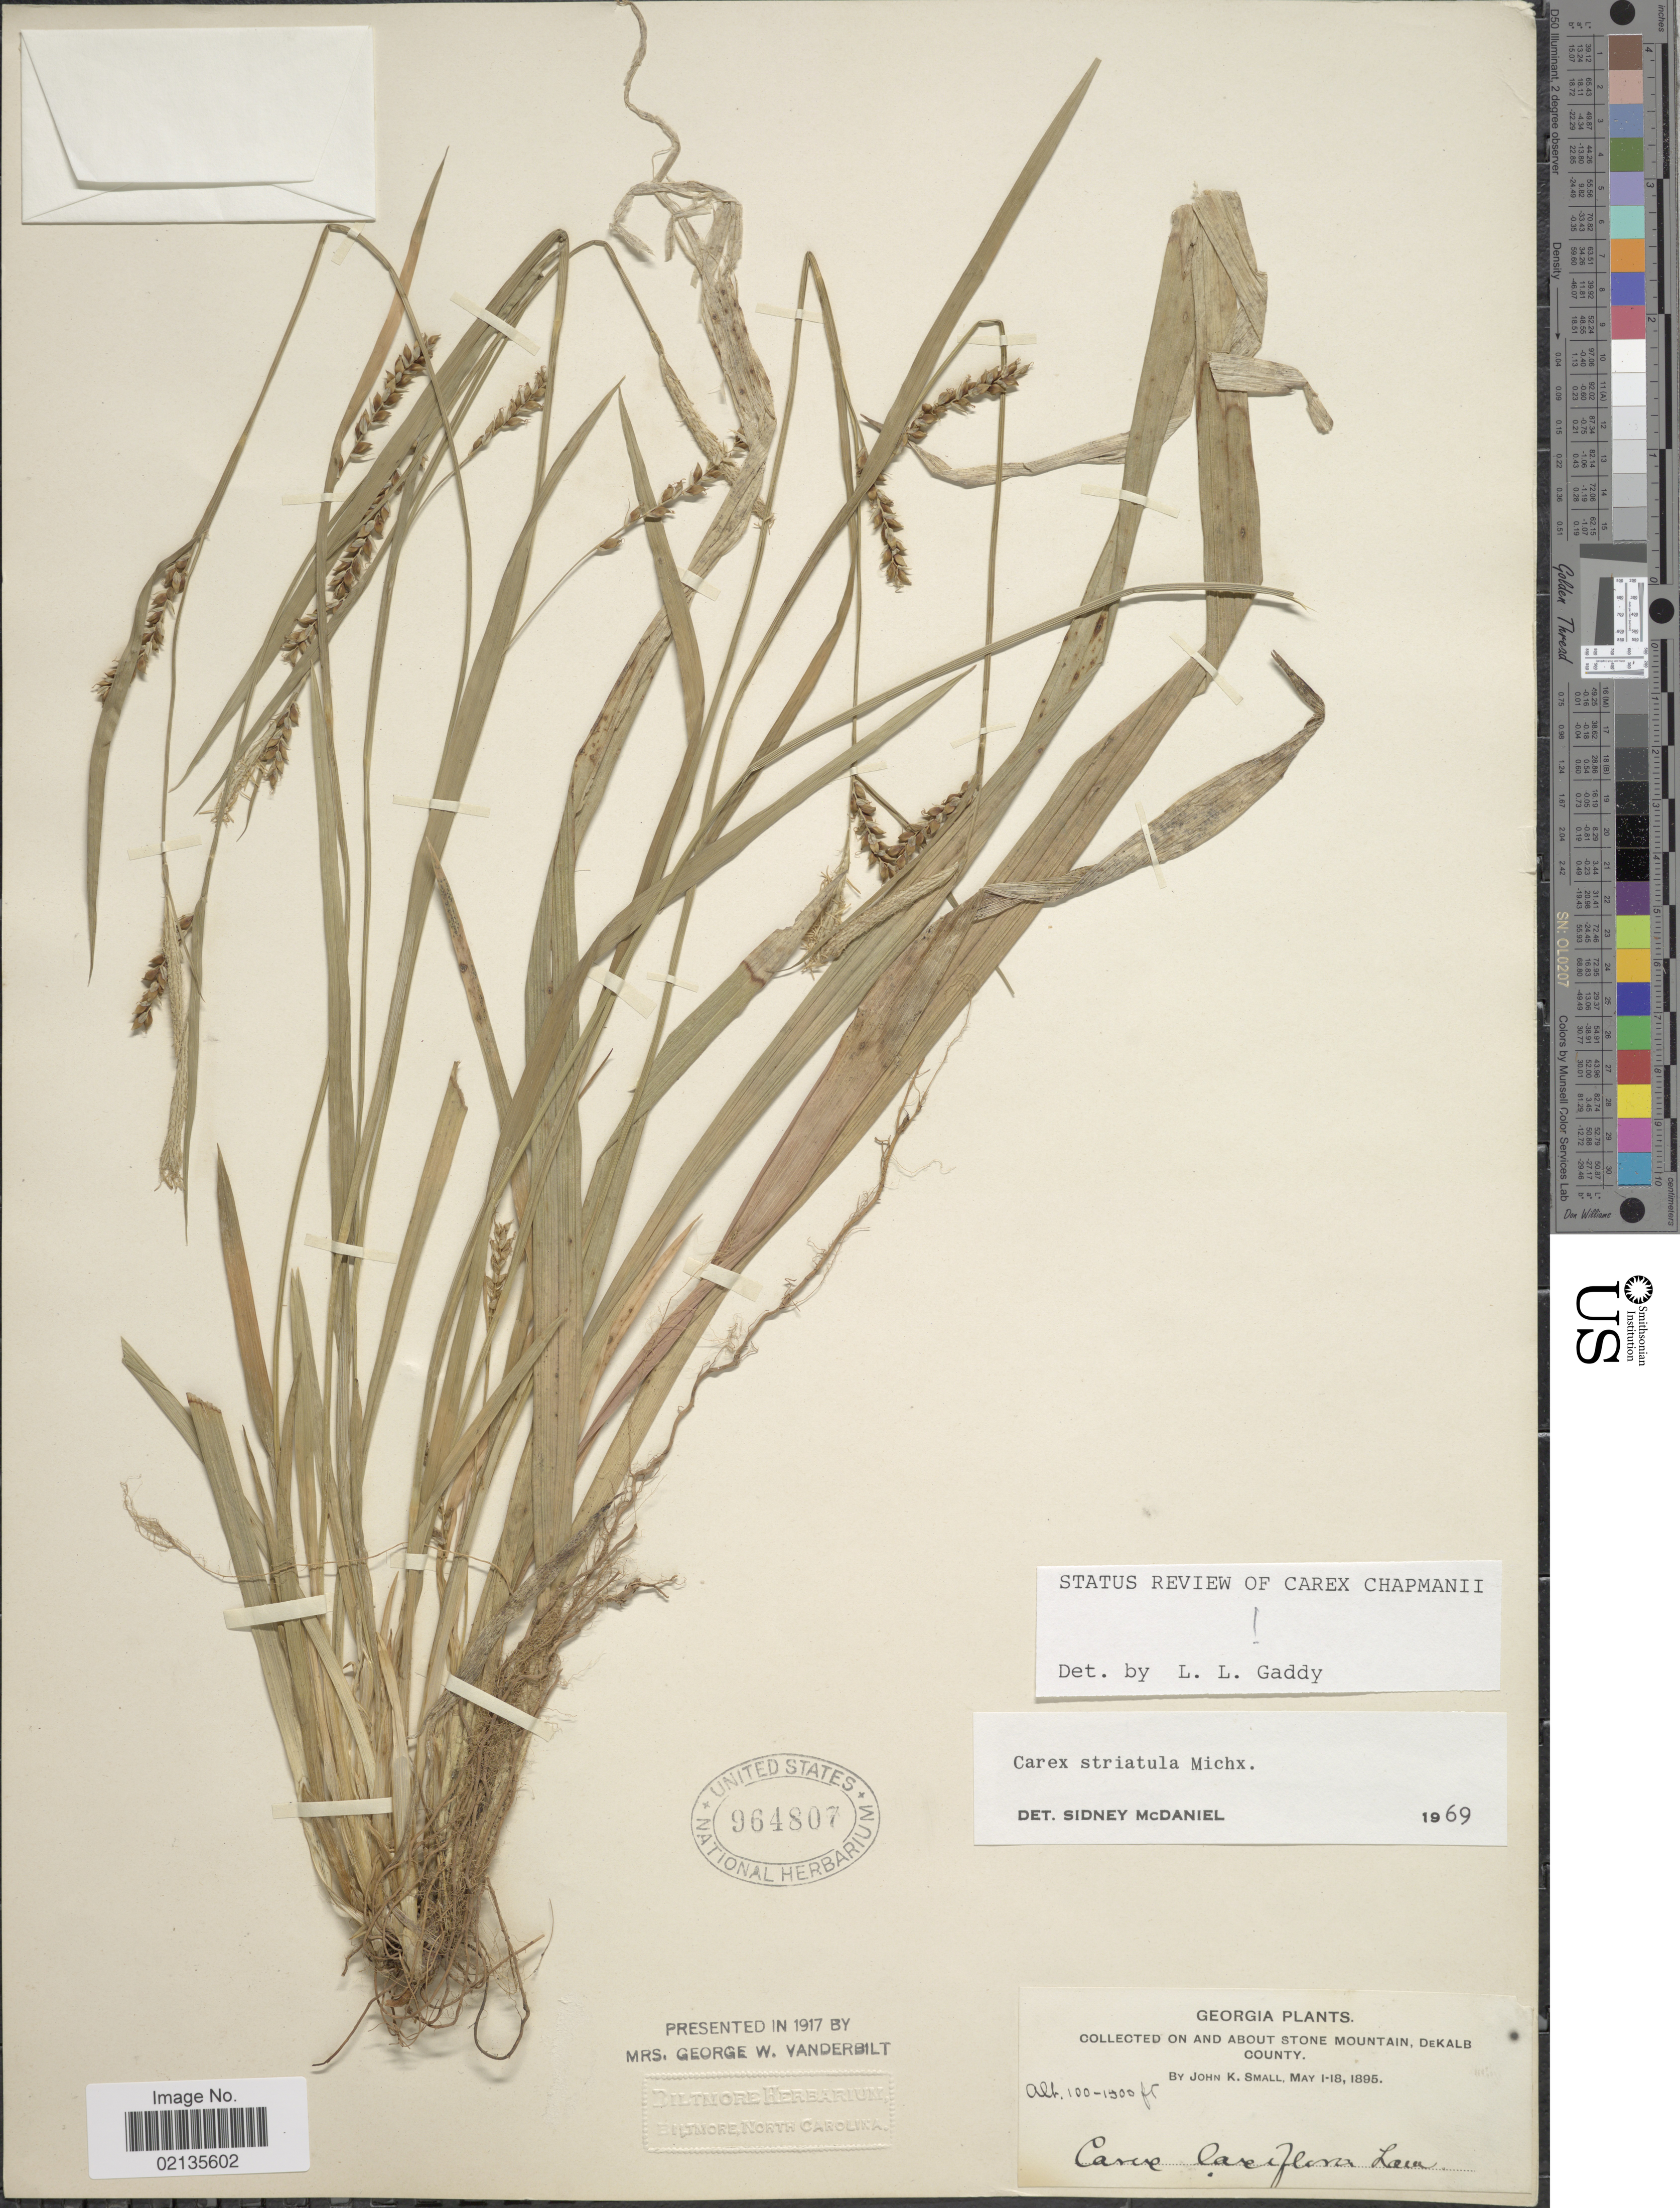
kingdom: Plantae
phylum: Tracheophyta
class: Liliopsida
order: Poales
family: Cyperaceae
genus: Carex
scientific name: Carex striatula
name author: Michx.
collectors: J. K. Small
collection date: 1895-05-01/1895-05-18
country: United States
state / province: Georgia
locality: On and about Stone Mountain, DeKalb County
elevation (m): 30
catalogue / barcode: US 964807